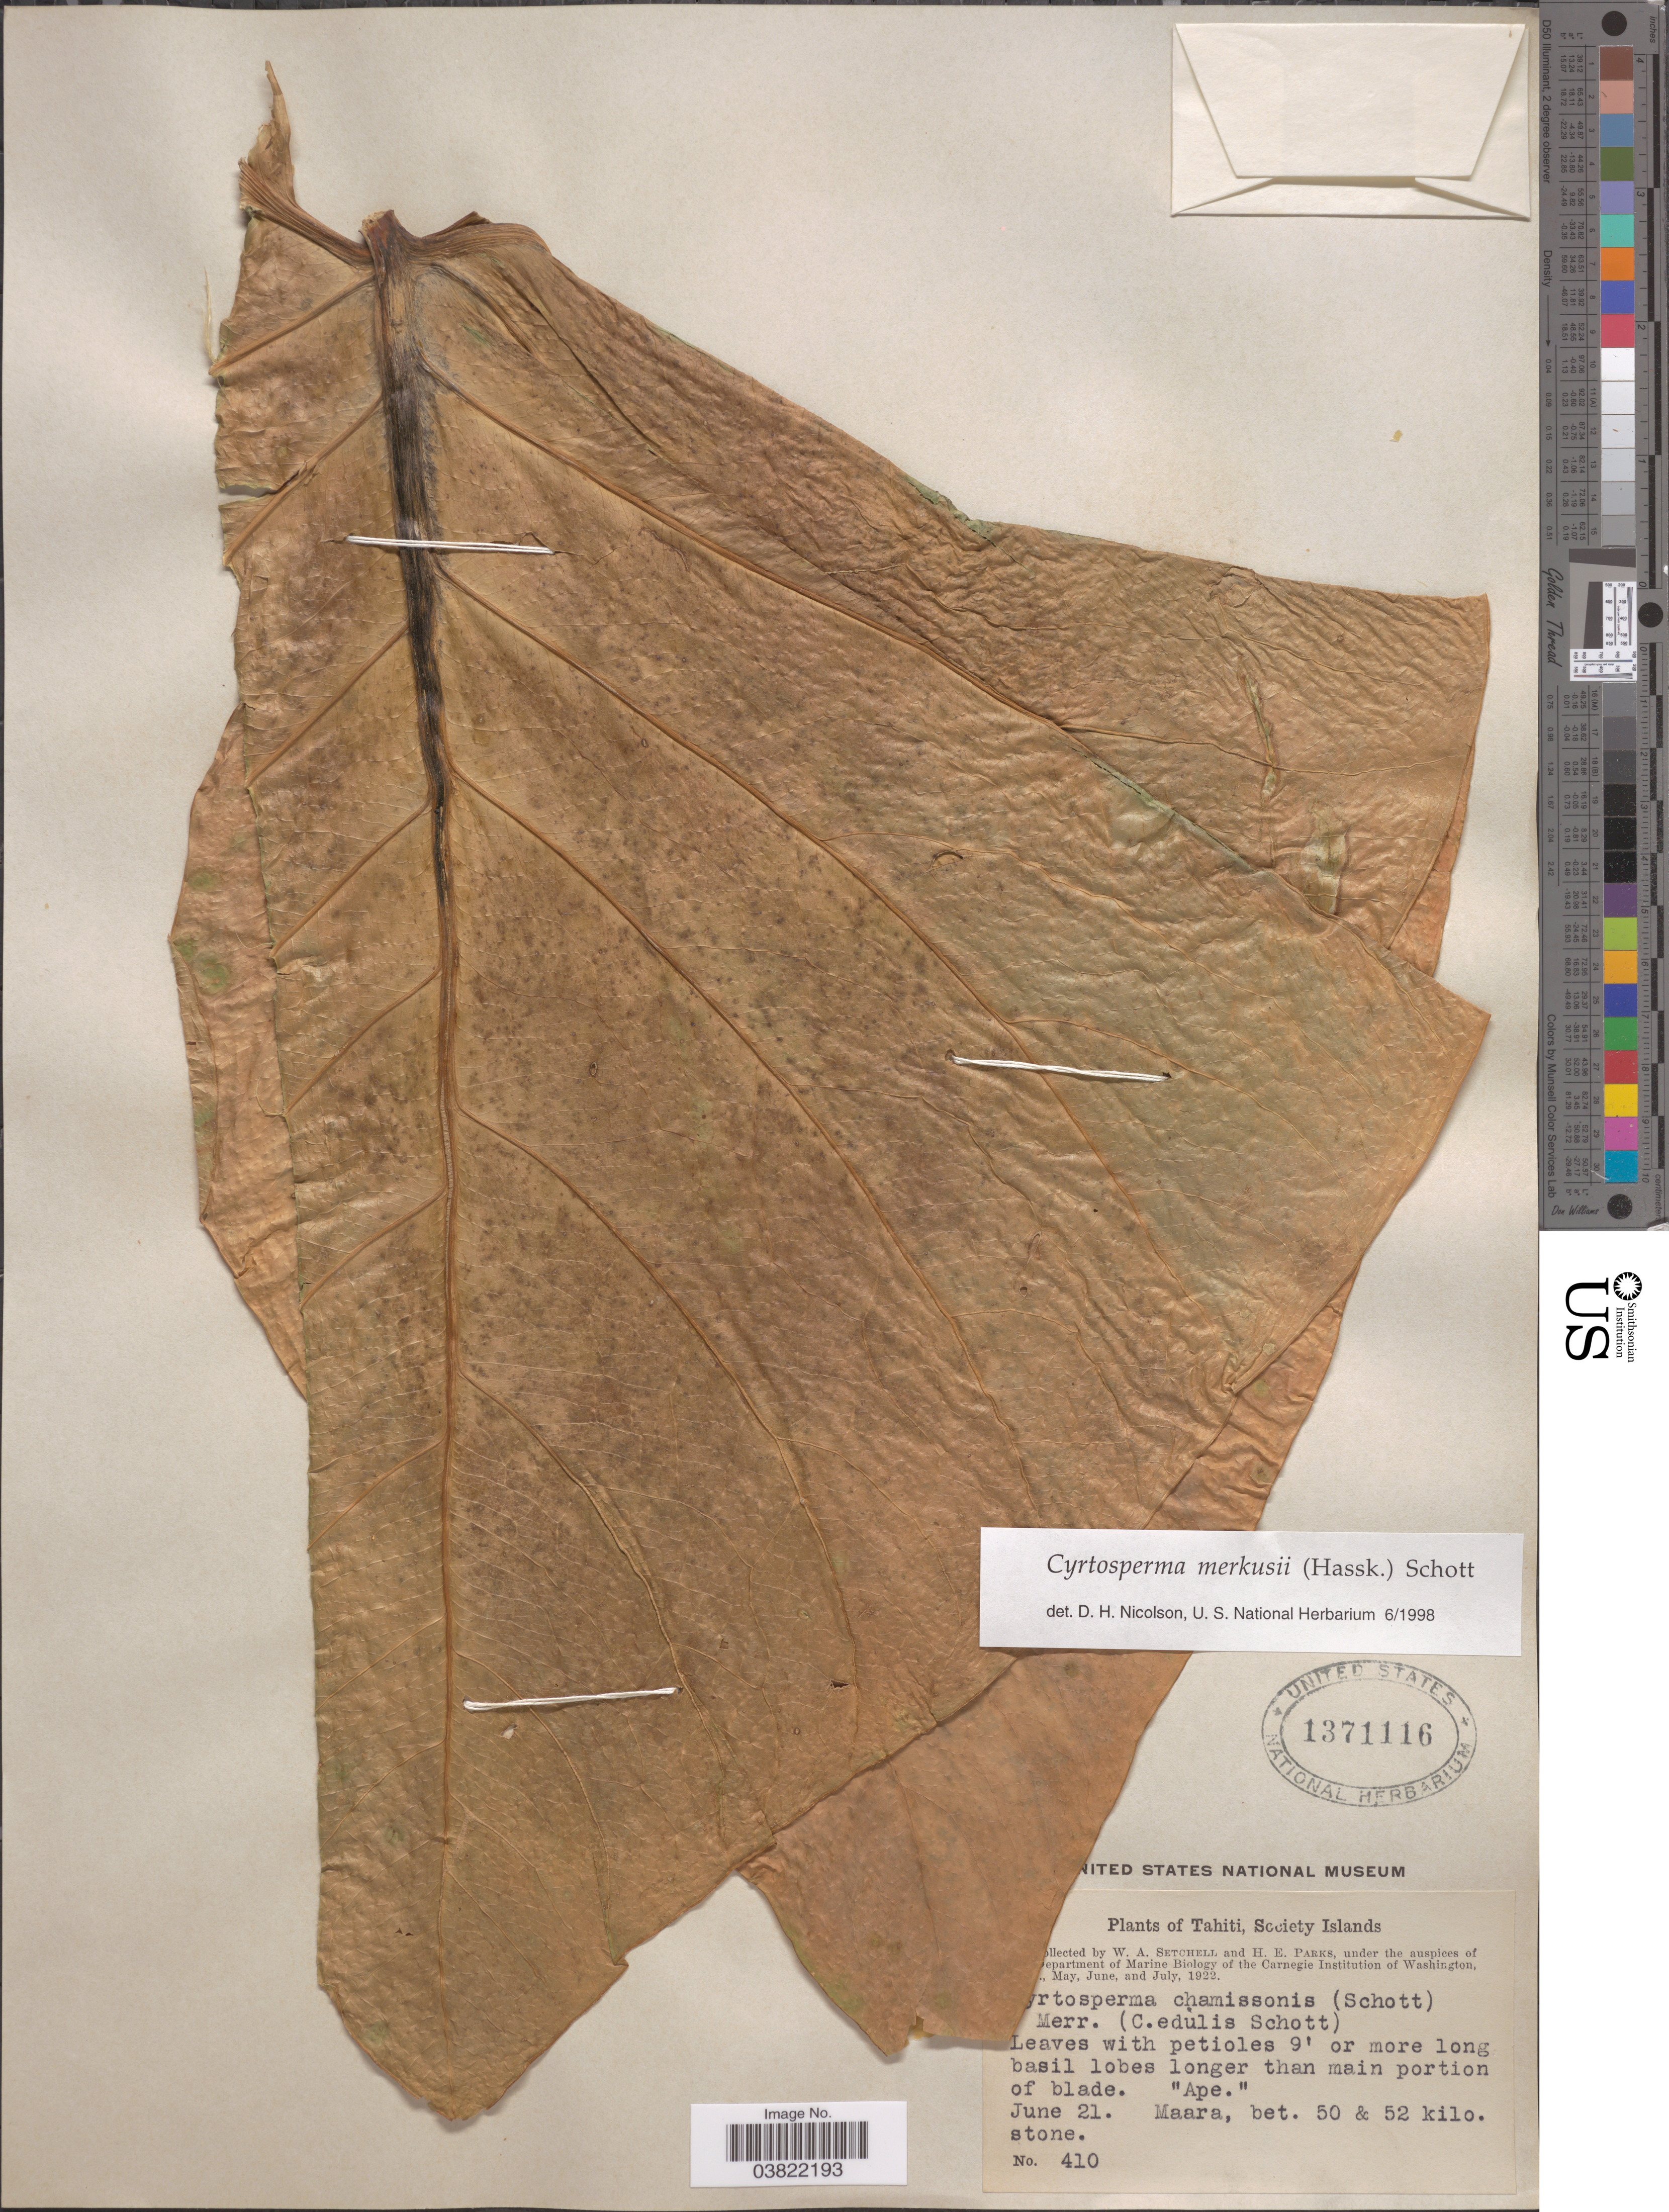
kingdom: Plantae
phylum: Tracheophyta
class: Liliopsida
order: Alismatales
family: Araceae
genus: Cyrtosperma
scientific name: Cyrtosperma merkusii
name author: (Hassk.) Schott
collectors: W. Setchell & H. E. Parks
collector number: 410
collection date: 1922-06-21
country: French Polynesia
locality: Tahiti, Society Islands.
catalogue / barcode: US 1371116